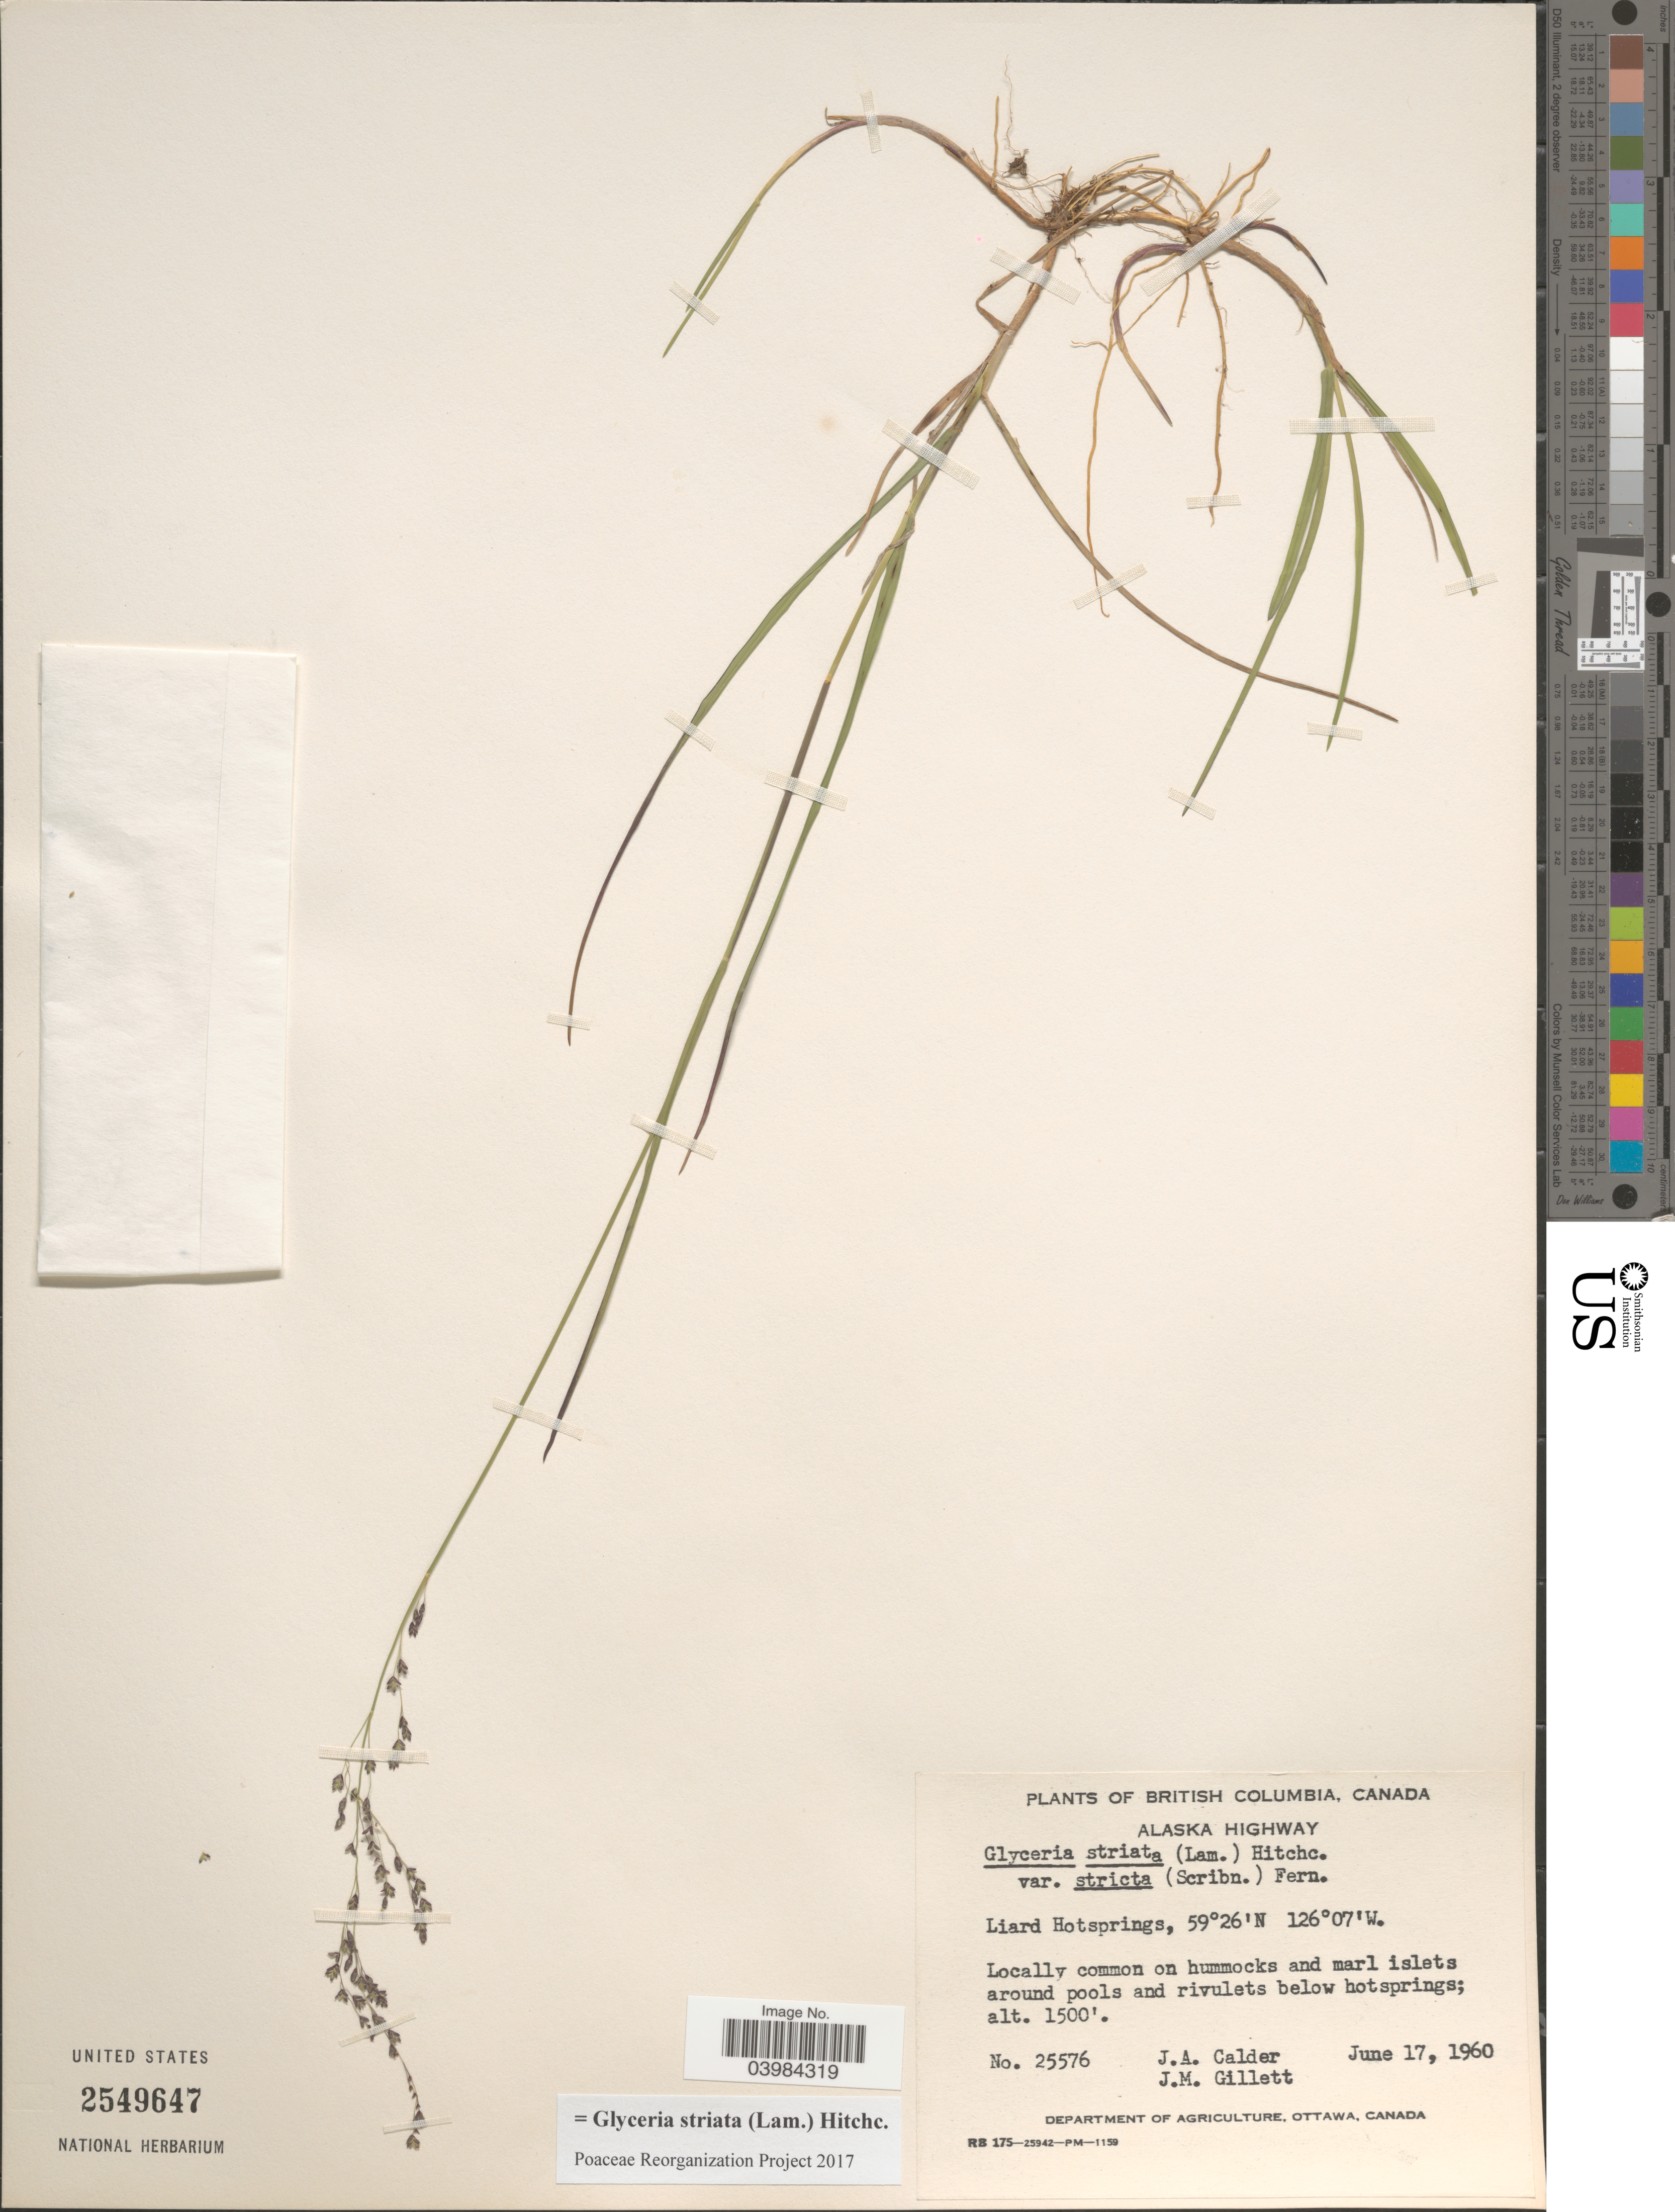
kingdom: Plantae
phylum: Tracheophyta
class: Liliopsida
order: Poales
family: Poaceae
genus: Glyceria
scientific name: Glyceria striata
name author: (Lam.) Hitchc.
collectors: J. A. Calder & J. M. Gillett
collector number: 25576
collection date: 1960-06-17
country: Canada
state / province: British Columbia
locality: Alaska Highway. Liard Hotsprings.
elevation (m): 457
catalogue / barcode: US 2549647